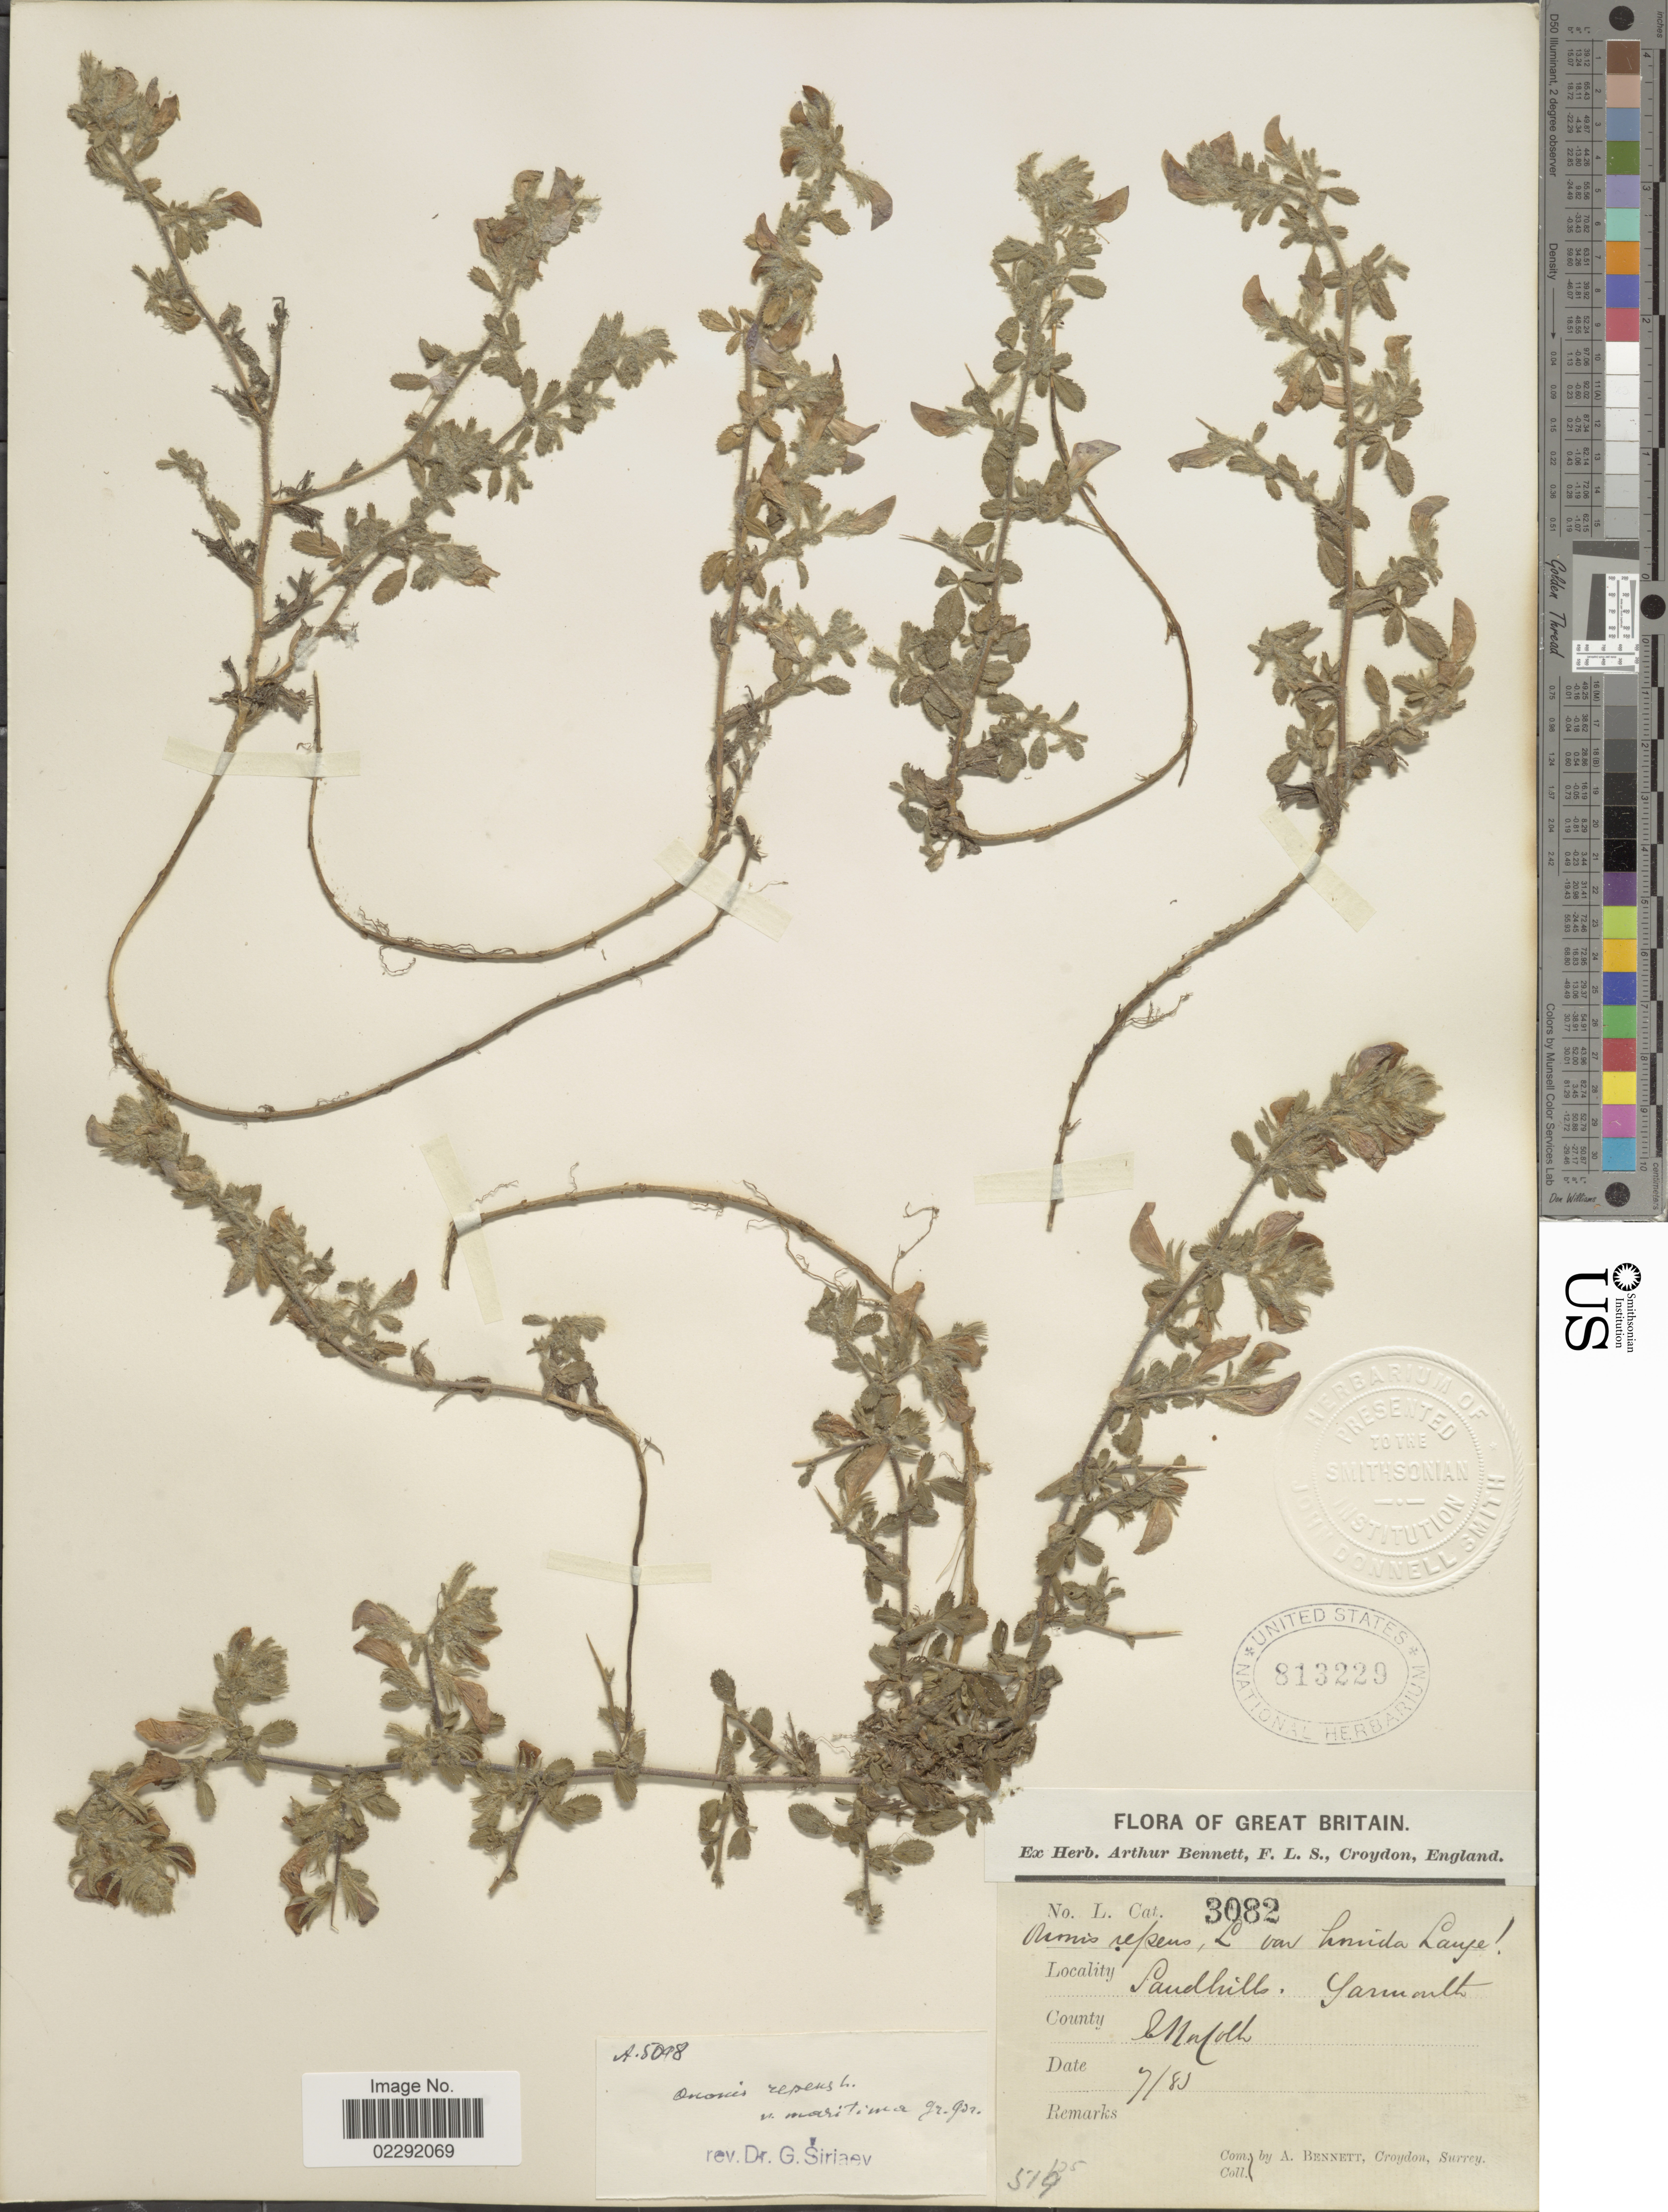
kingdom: Plantae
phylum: Tracheophyta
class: Magnoliopsida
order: Fabales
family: Fabaceae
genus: Ononis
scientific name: Ononis repens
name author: L.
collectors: A. Bennett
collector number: L. Cat. 3082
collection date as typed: Transcribed d/m/y: /7/83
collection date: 1883-07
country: United Kingdom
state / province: England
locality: Sandhills, Yarmouth, E. Norfolk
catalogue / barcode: US 813229